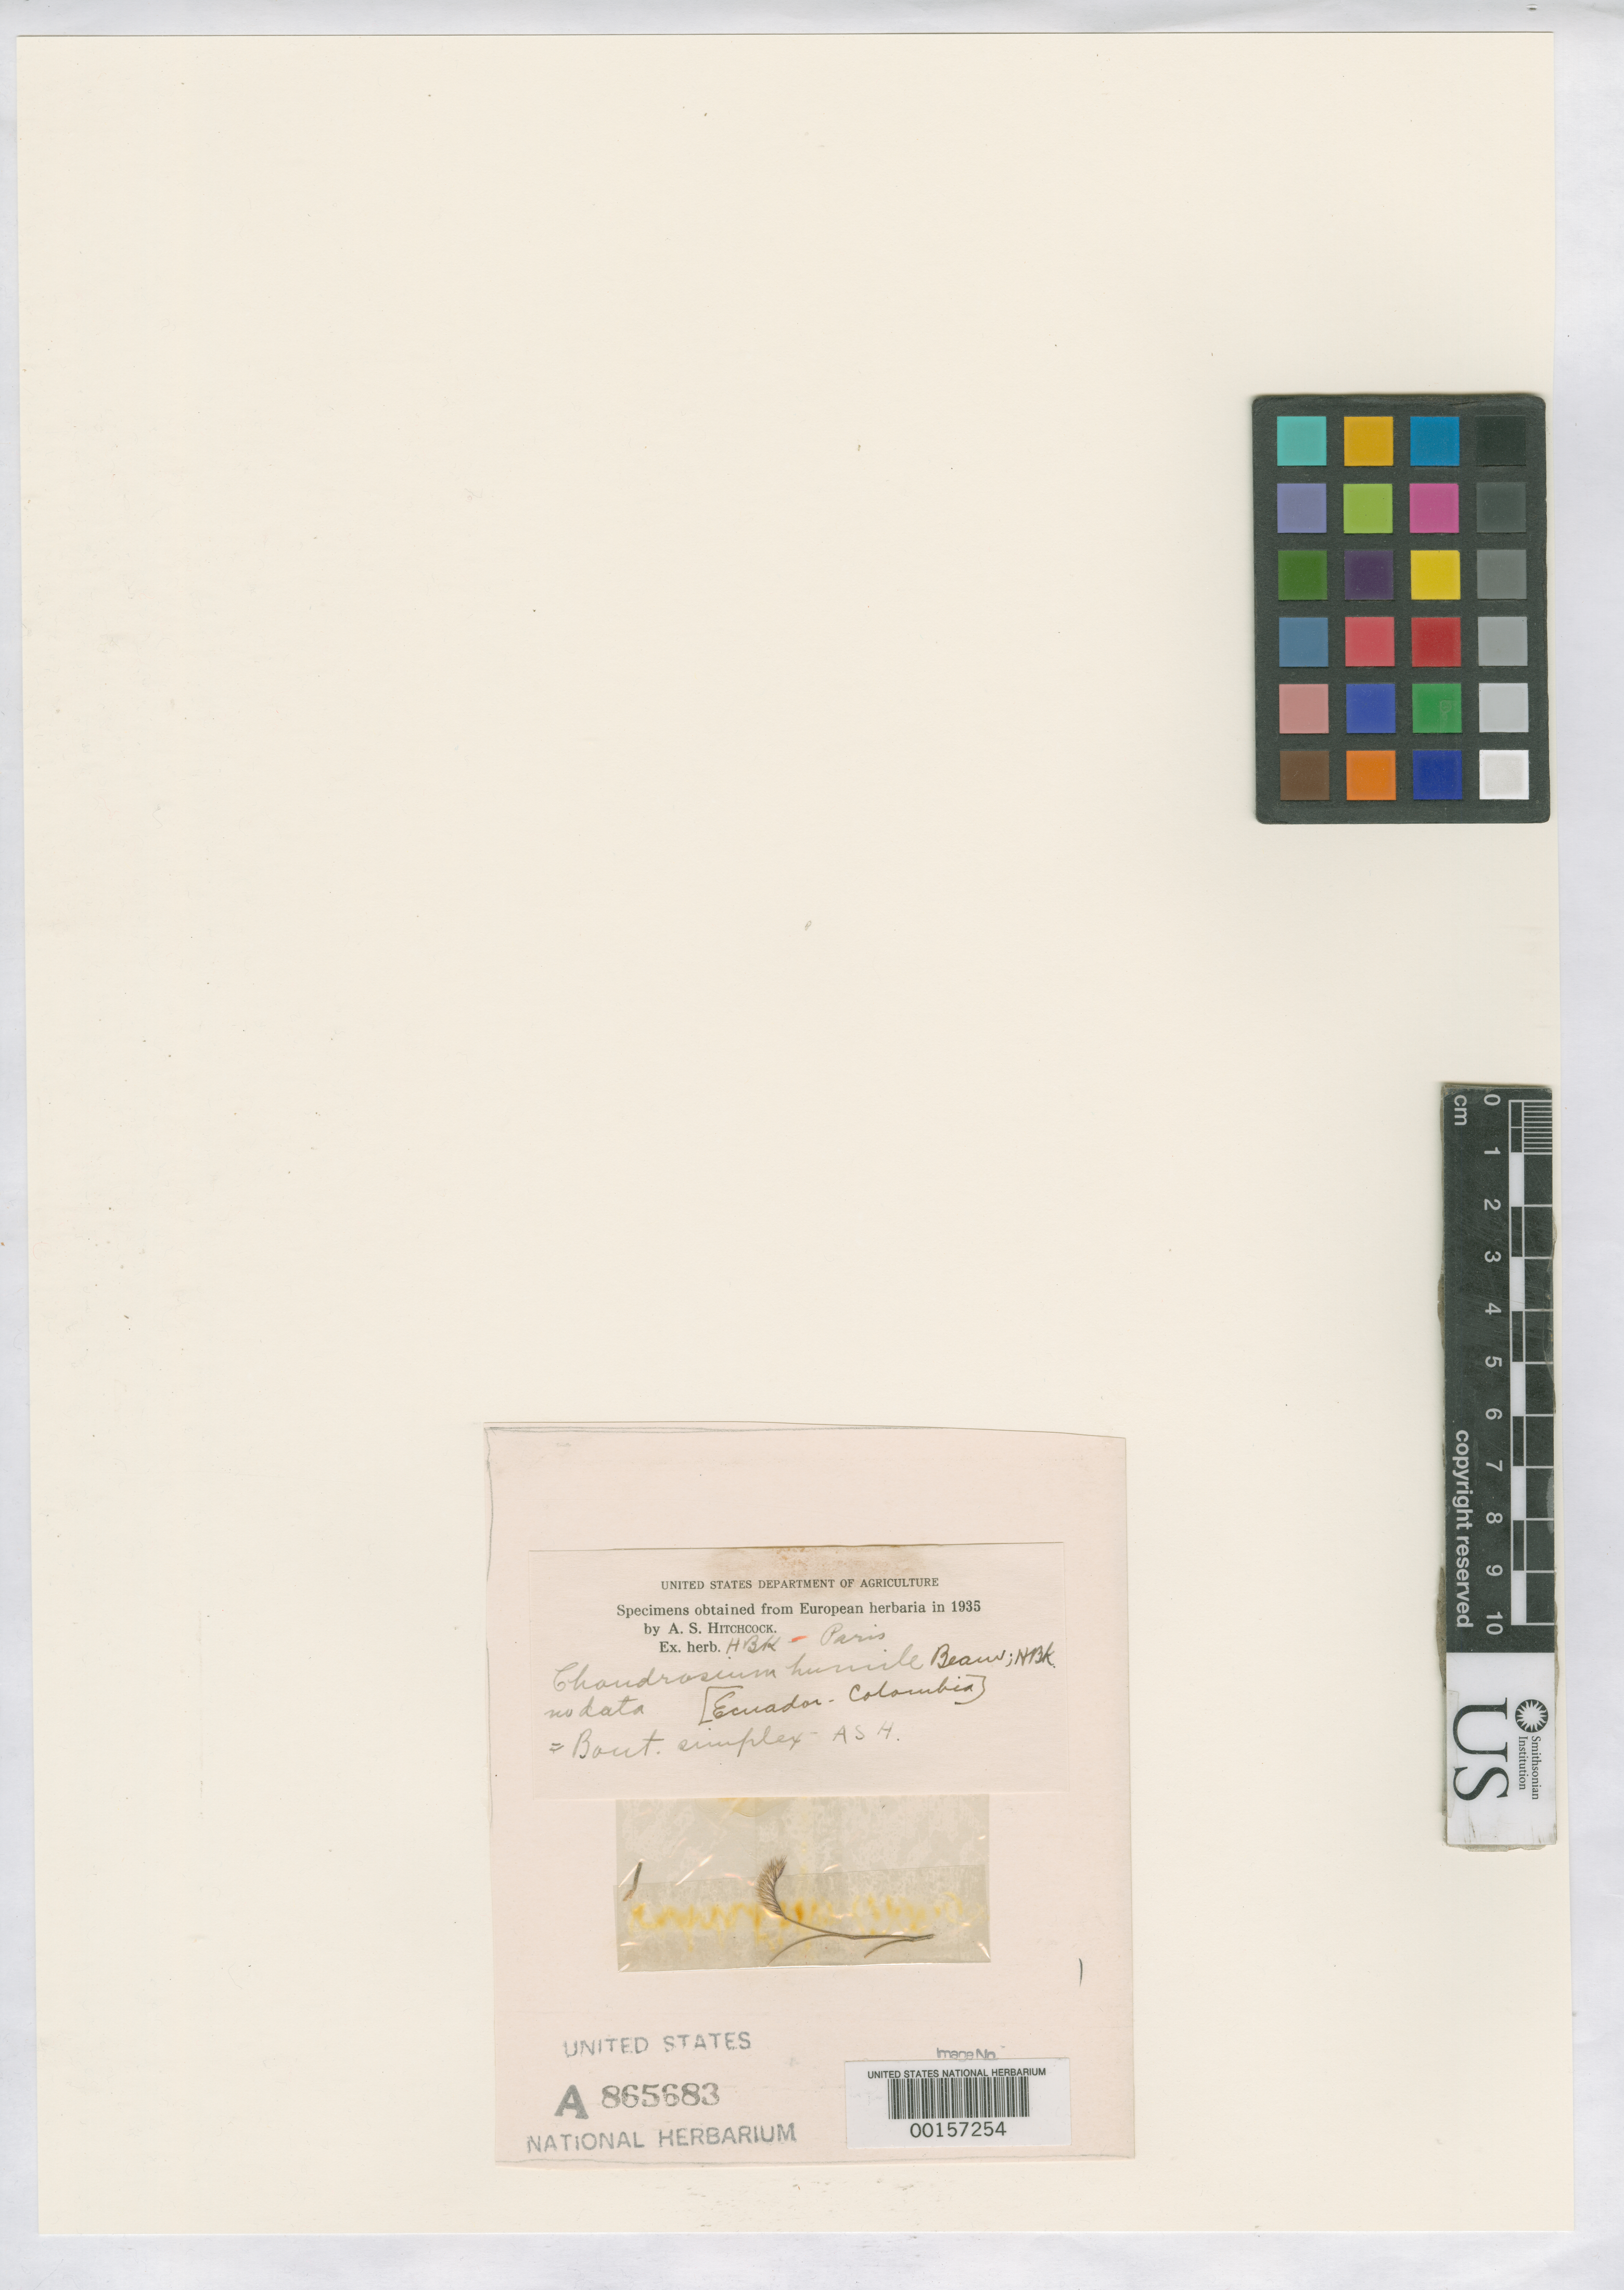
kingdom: Plantae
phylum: Tracheophyta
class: Liliopsida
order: Poales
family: Poaceae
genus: Chondrosum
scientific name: Chondrosum humile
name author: Kunth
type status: Type Fragment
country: Ecuador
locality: Llactacunga Quitensium, Monte Guadalupensi.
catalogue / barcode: US 865683A